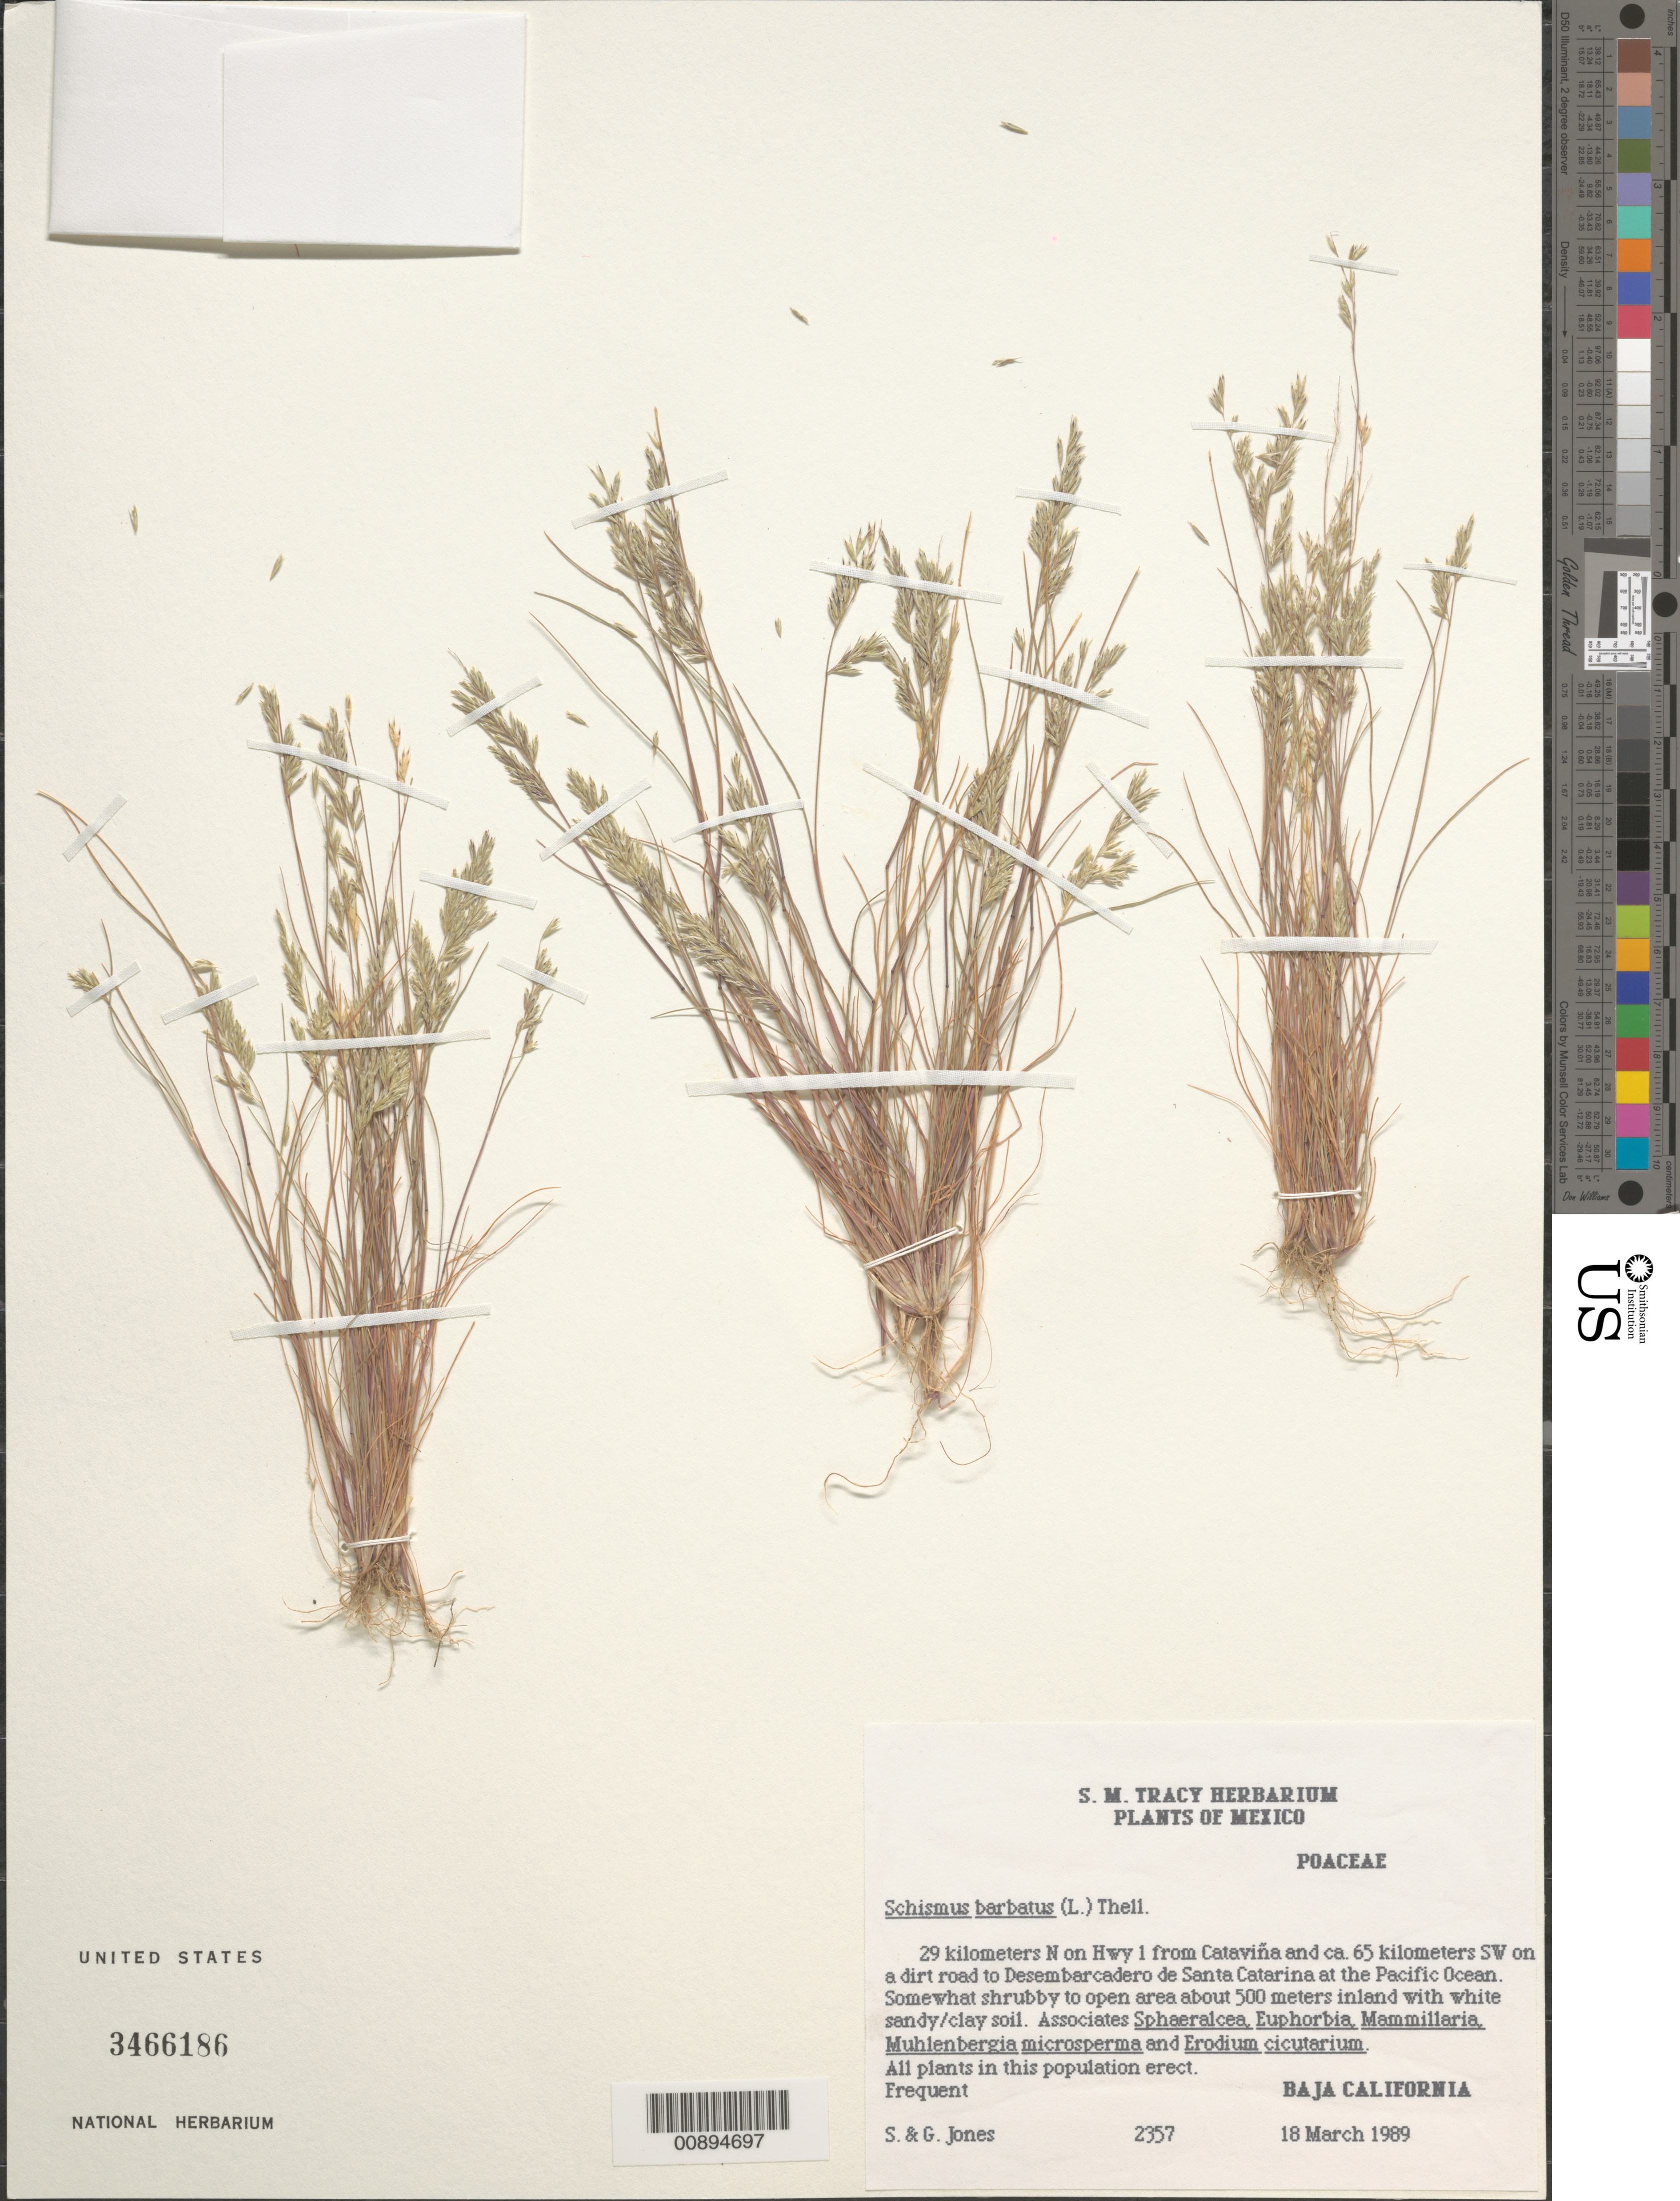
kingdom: Plantae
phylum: Tracheophyta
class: Liliopsida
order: Poales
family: Poaceae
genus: Schismus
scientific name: Schismus barbatus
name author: (L.) Thell.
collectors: S. Jones & G. Jones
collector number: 2357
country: Mexico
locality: Baja California, N on Hwy 1 from Catavina, SW on dirt road to Desembarcadero de Santa Catarina at the Pacific Ocean.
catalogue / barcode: US 3466186